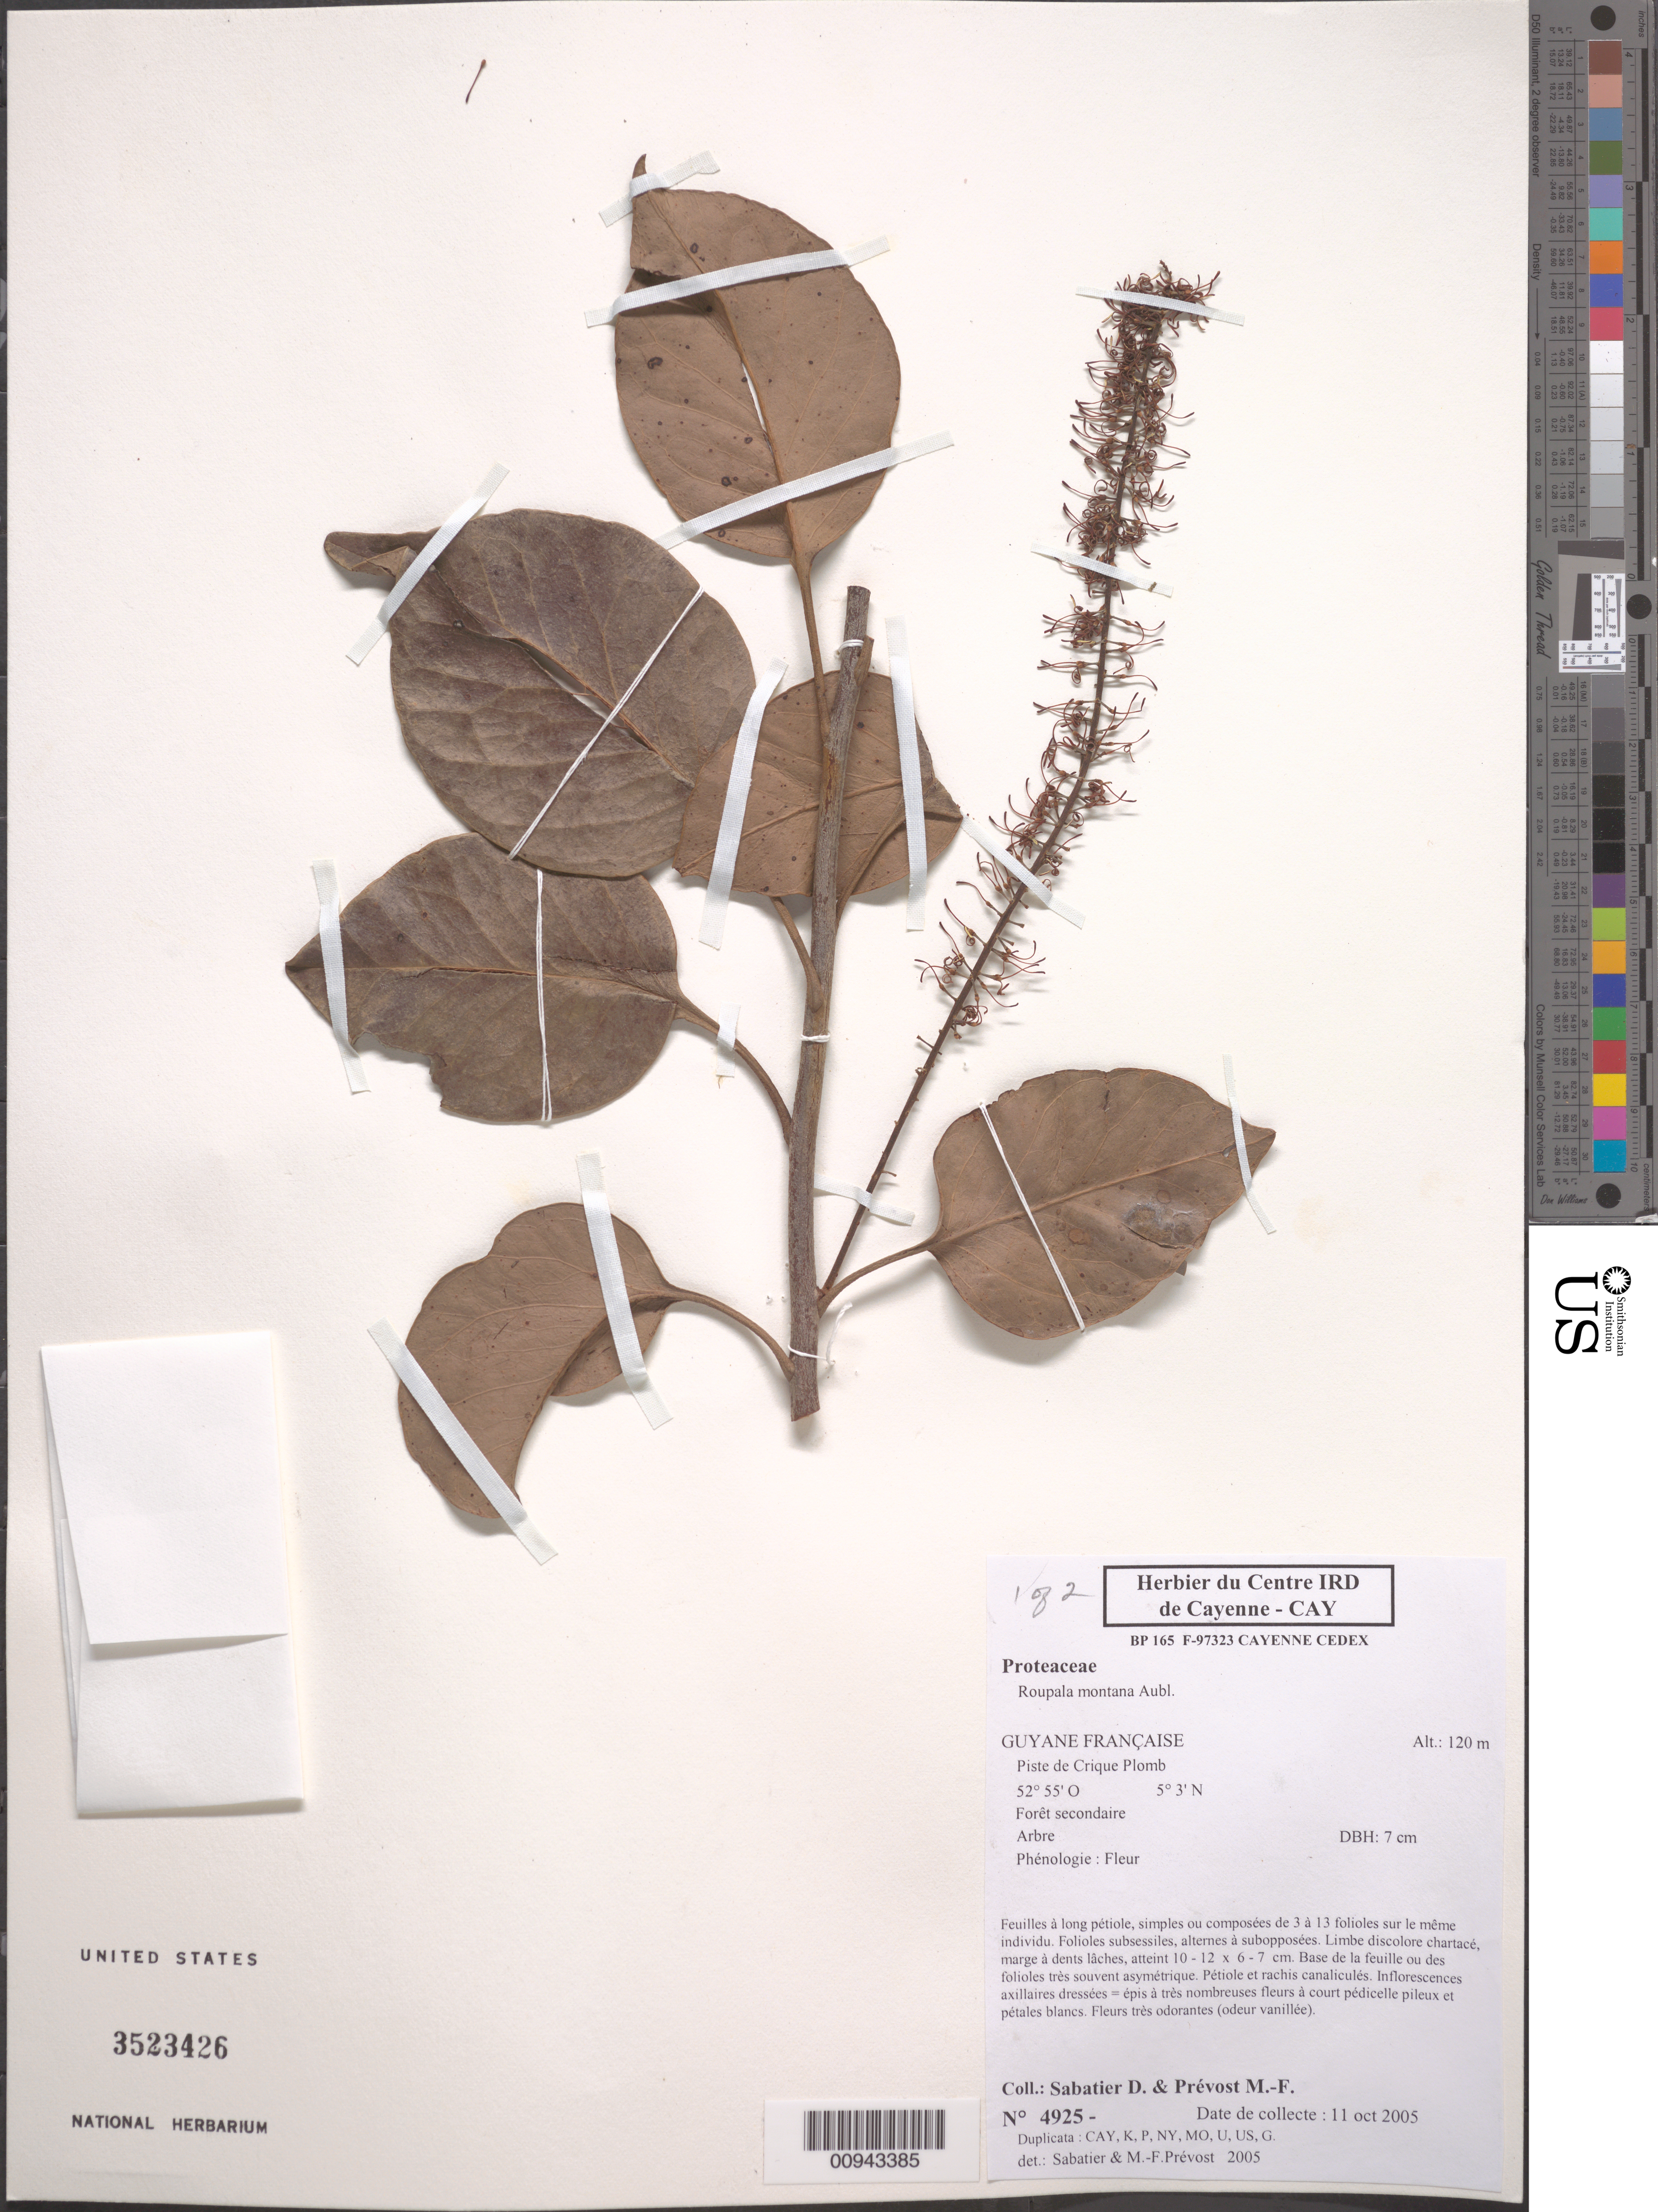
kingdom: Plantae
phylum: Tracheophyta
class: Magnoliopsida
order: Proteales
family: Proteaceae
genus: Roupala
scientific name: Roupala montana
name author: Aubl.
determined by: Prévost, M.-F.; Sabatier, D.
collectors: D. Sabatier & M.-F. Prévost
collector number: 4925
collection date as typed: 11-Oct-05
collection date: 2005-10-11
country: French Guiana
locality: Piste de Crique Plomb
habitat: Foret secondaire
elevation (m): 120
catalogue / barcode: US 3523426